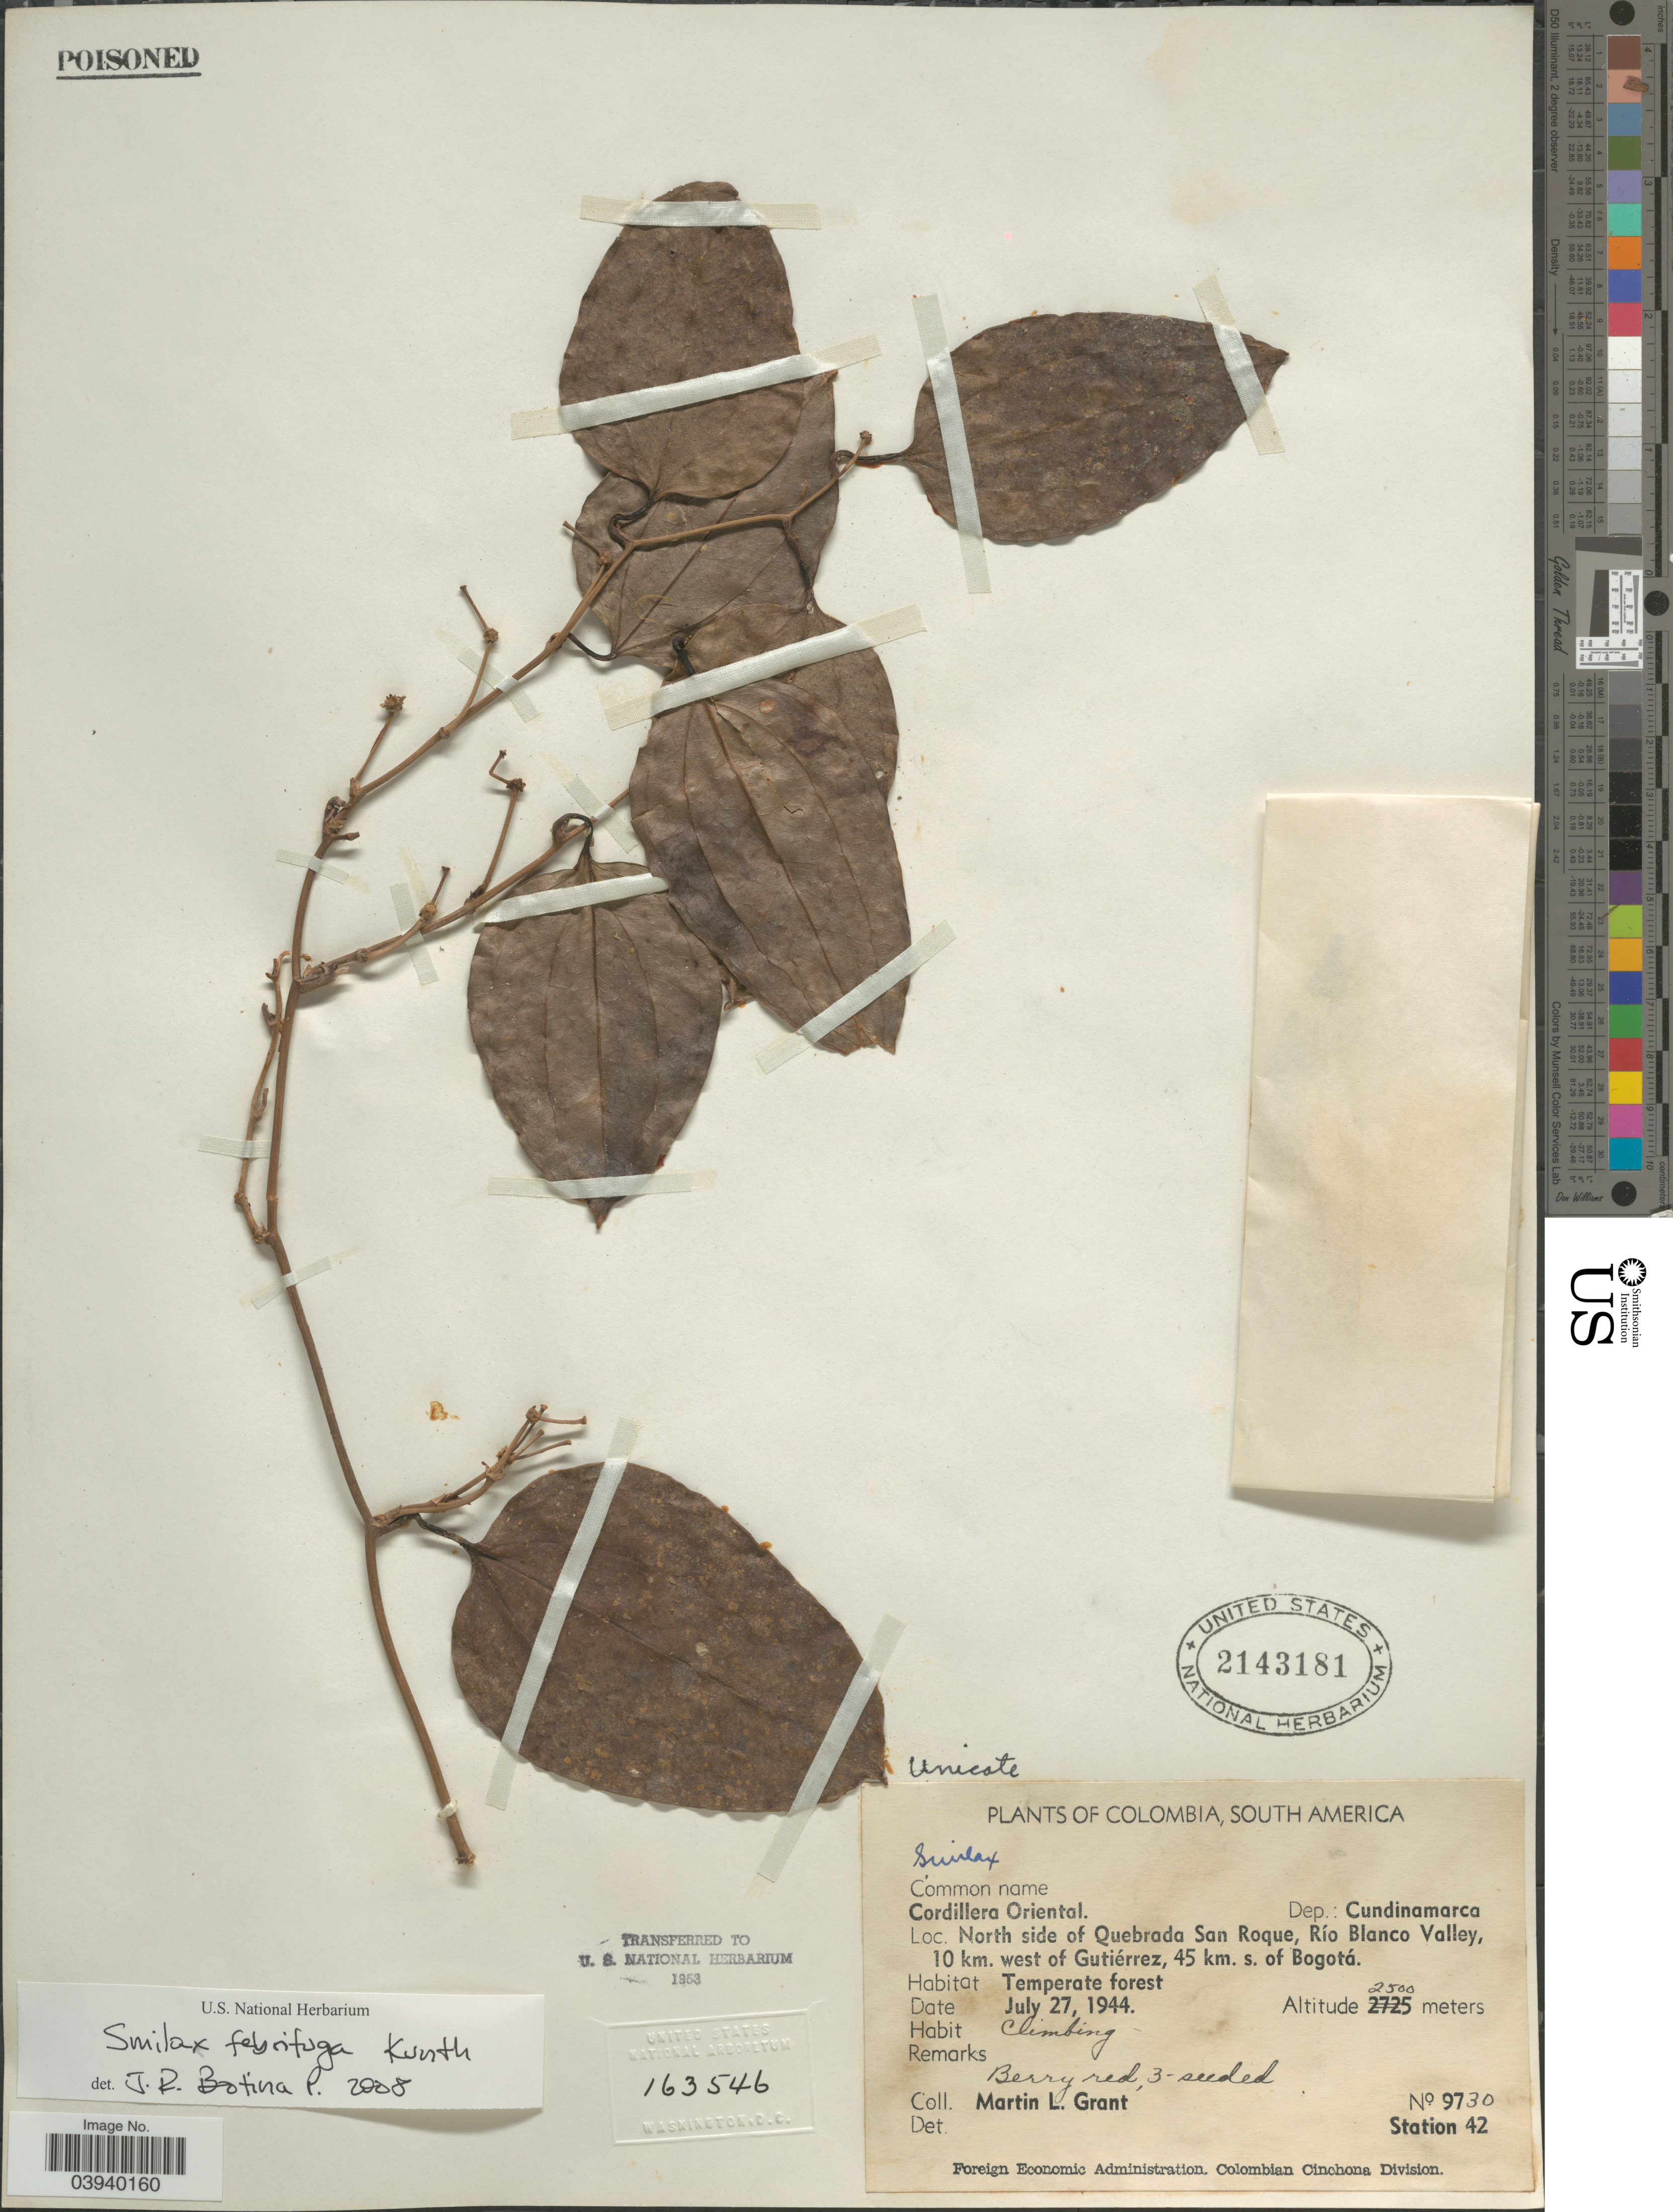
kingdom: Plantae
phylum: Tracheophyta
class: Liliopsida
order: Liliales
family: Smilacaceae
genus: Smilax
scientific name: Smilax febrifuga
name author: Kunth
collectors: M. L. Grant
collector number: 9730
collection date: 1944-07-27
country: Colombia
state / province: Cundinamarca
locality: Cordillera Oriental. Dep.: Cundinamarca. North side of Quebrada San Roque, Río Blanco valley, 10 km. west of Gutiérrez, 45 km. s. of Bogotá.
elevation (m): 2500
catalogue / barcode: US 2143181